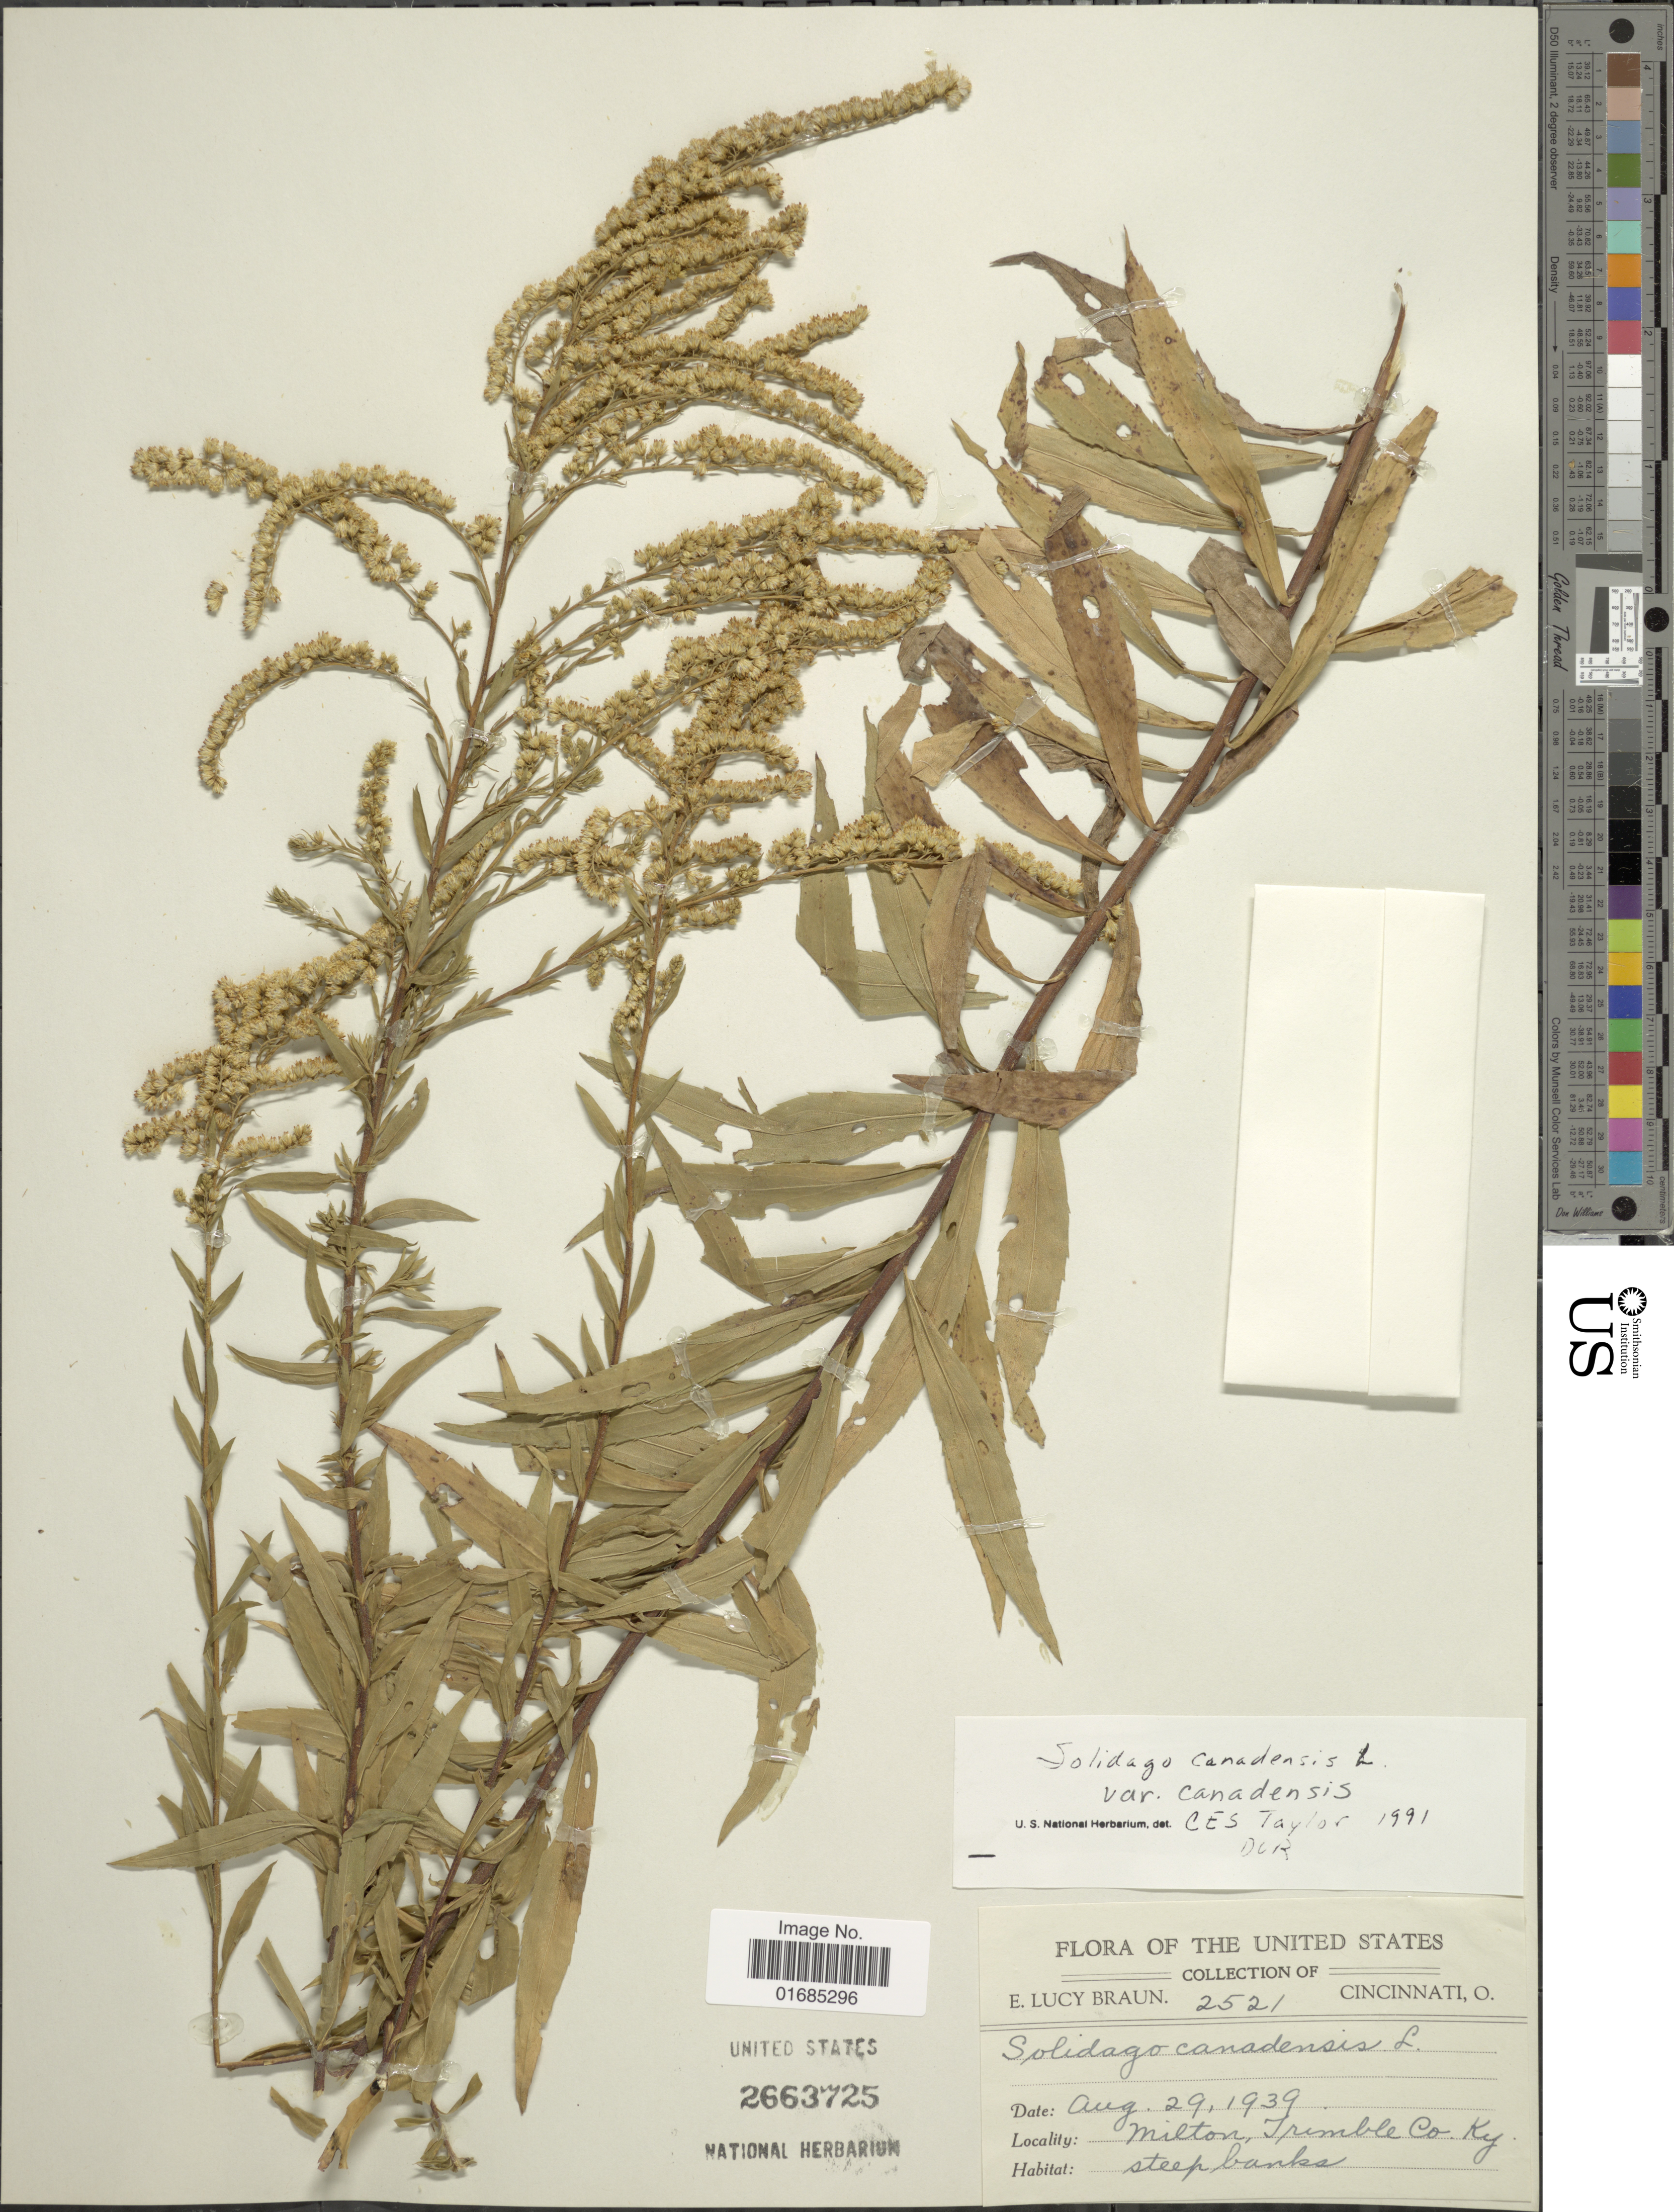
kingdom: Plantae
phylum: Tracheophyta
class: Magnoliopsida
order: Asterales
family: Asteraceae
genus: Solidago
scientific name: Solidago canadensis var. canadensis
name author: L.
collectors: E. L. Braun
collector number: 2521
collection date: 1939-08-29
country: United States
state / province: Kentucky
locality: Milton, Trimble Co., steep banks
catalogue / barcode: US 2663725